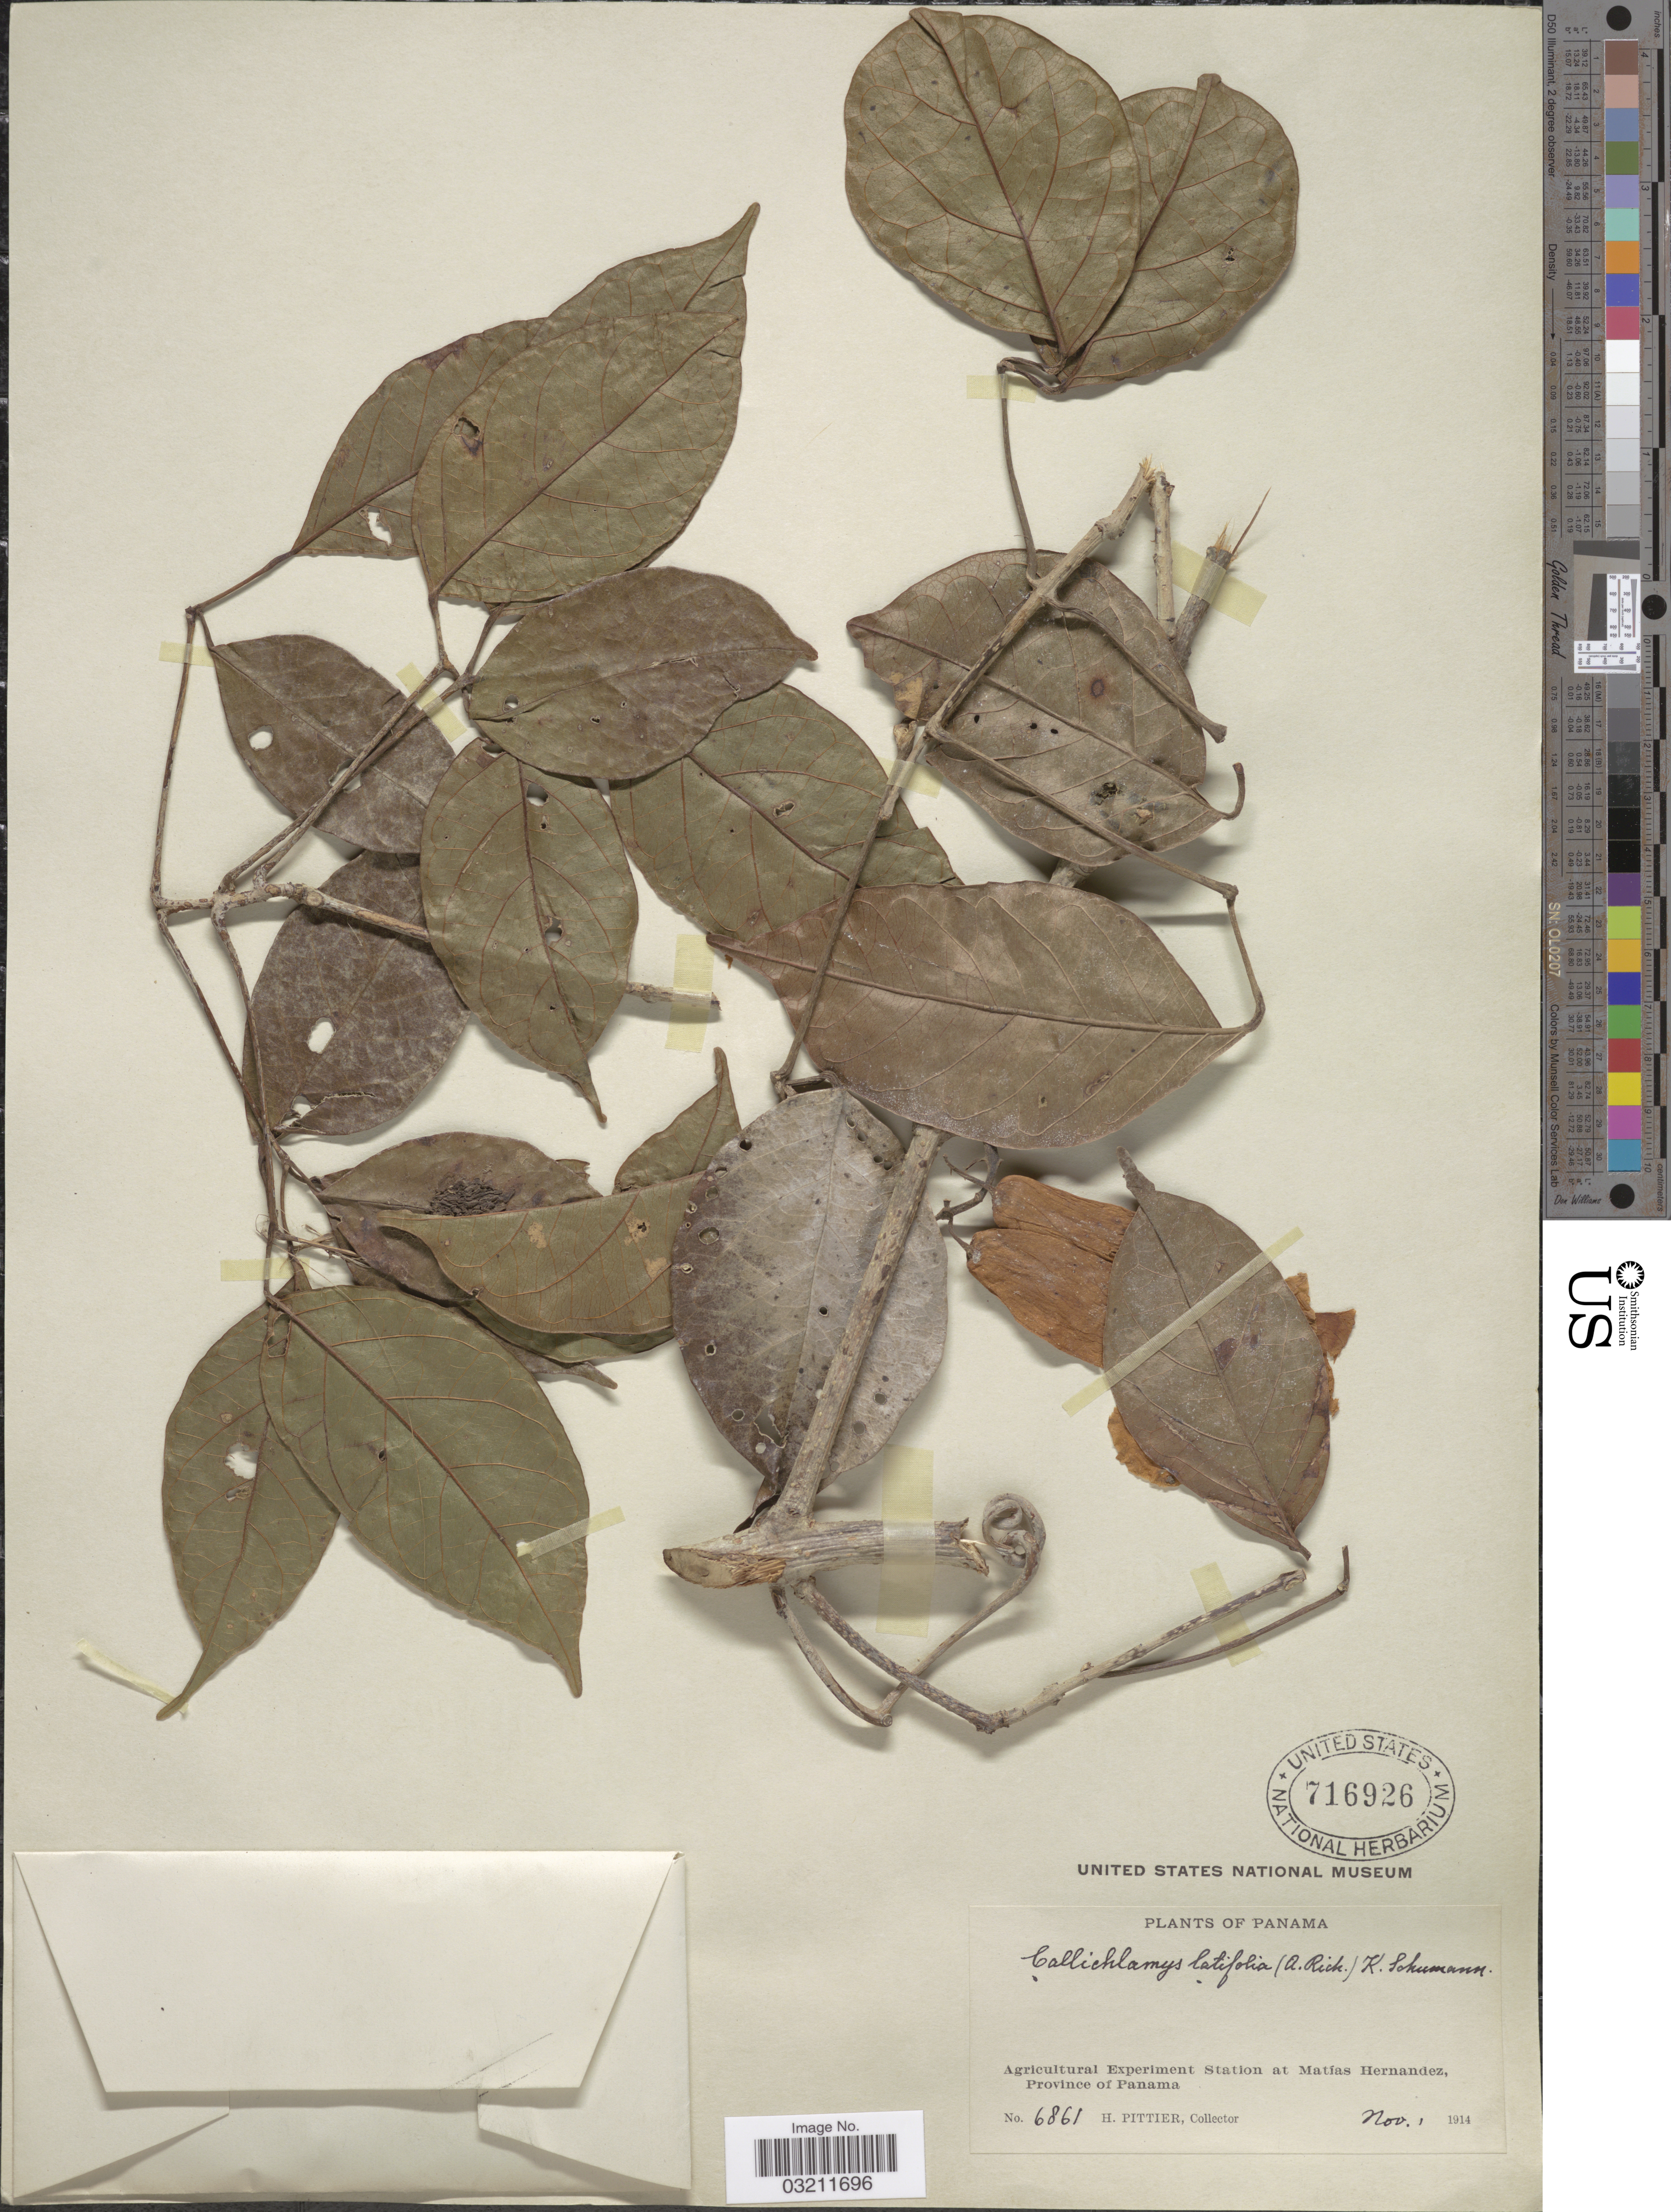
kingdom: Plantae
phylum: Tracheophyta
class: Magnoliopsida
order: Lamiales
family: Bignoniaceae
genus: Callichlamys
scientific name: Callichlamys latifolia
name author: (Rich.) K. Schum.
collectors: H. F. Pittier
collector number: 6861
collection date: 1914-11-01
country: Panama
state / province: Panamá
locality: Agricultural Experiment Station at Matías Hernandez.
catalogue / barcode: US 716926